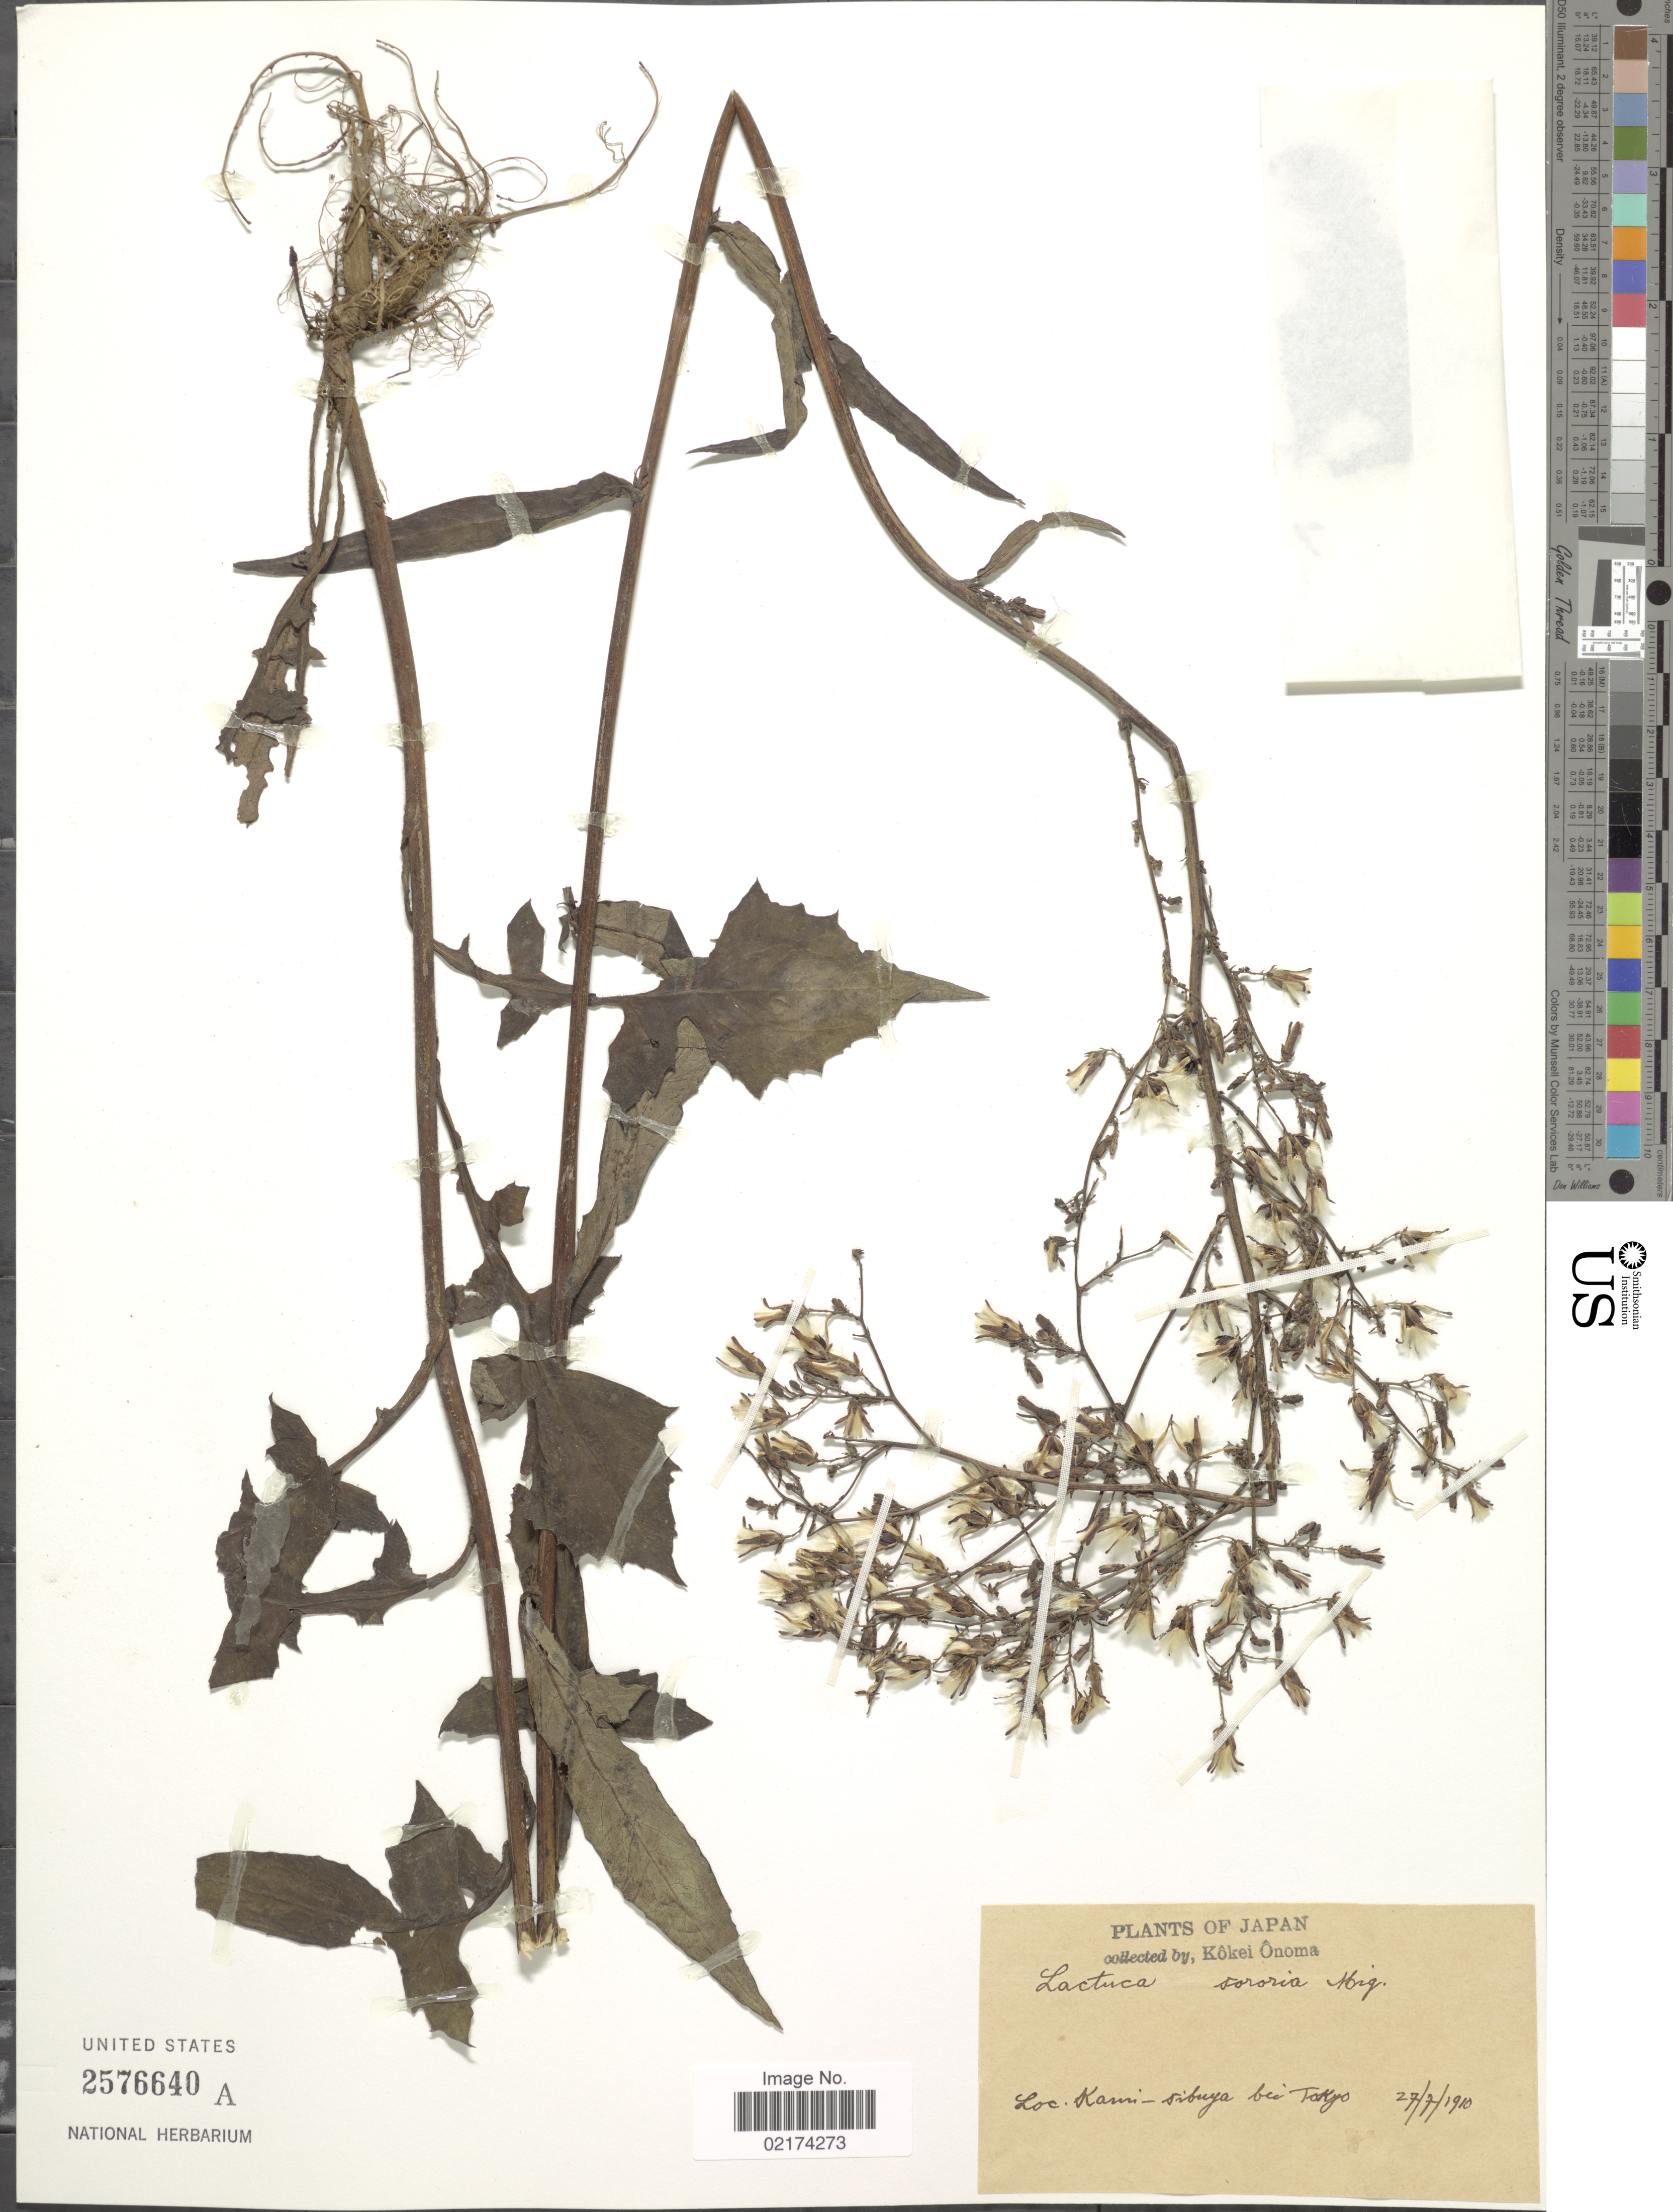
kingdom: Plantae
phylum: Tracheophyta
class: Magnoliopsida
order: Asterales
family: Asteraceae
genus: Paraprenanthes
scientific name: Paraprenanthes sororia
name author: (Miq.) C. Shih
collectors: K. Onoma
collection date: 1910-07-27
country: Japan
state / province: Tokyo, Federal City of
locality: Kami-sibuya bei Tokyo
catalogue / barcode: US 2576640A